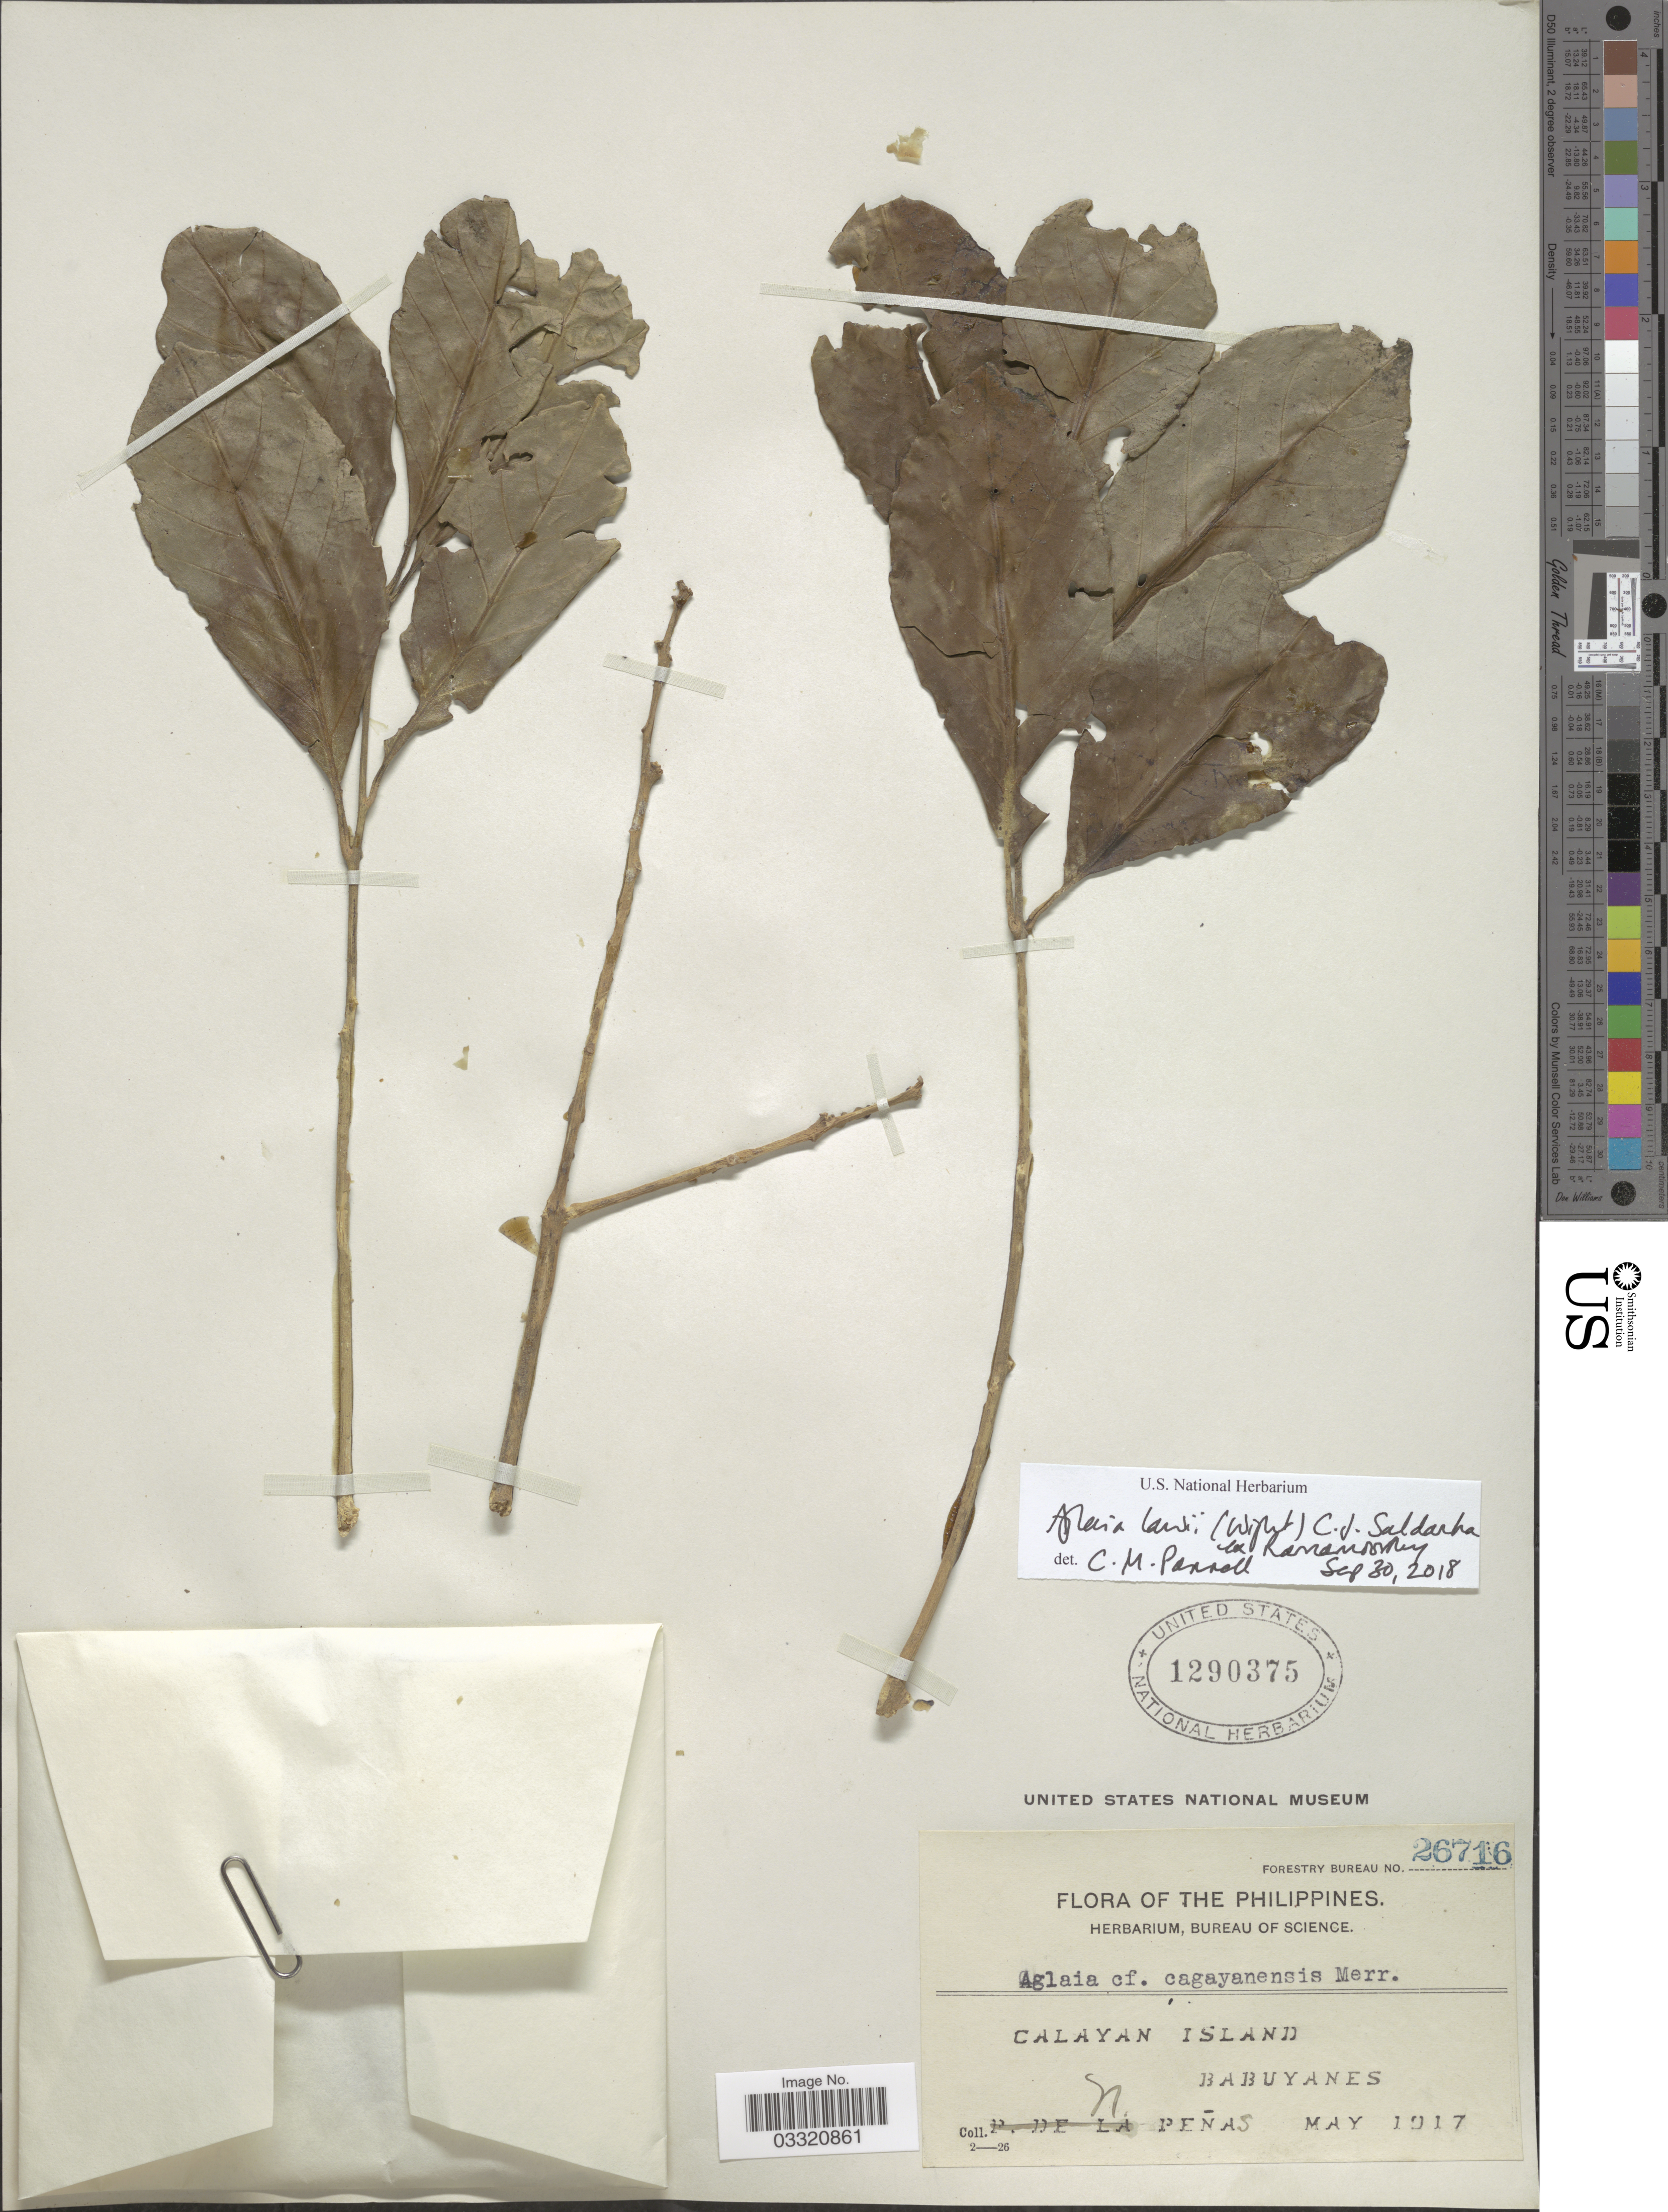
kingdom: Plantae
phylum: Tracheophyta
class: Magnoliopsida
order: Sapindales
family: Meliaceae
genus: Aglaia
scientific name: Aglaia lawii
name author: (Wight) C.J. Saldanha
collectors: N. Penas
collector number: Forestry Bureau 26716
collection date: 1917-05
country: Philippines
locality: Calayan Island, Babuyanes.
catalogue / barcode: US 1290375